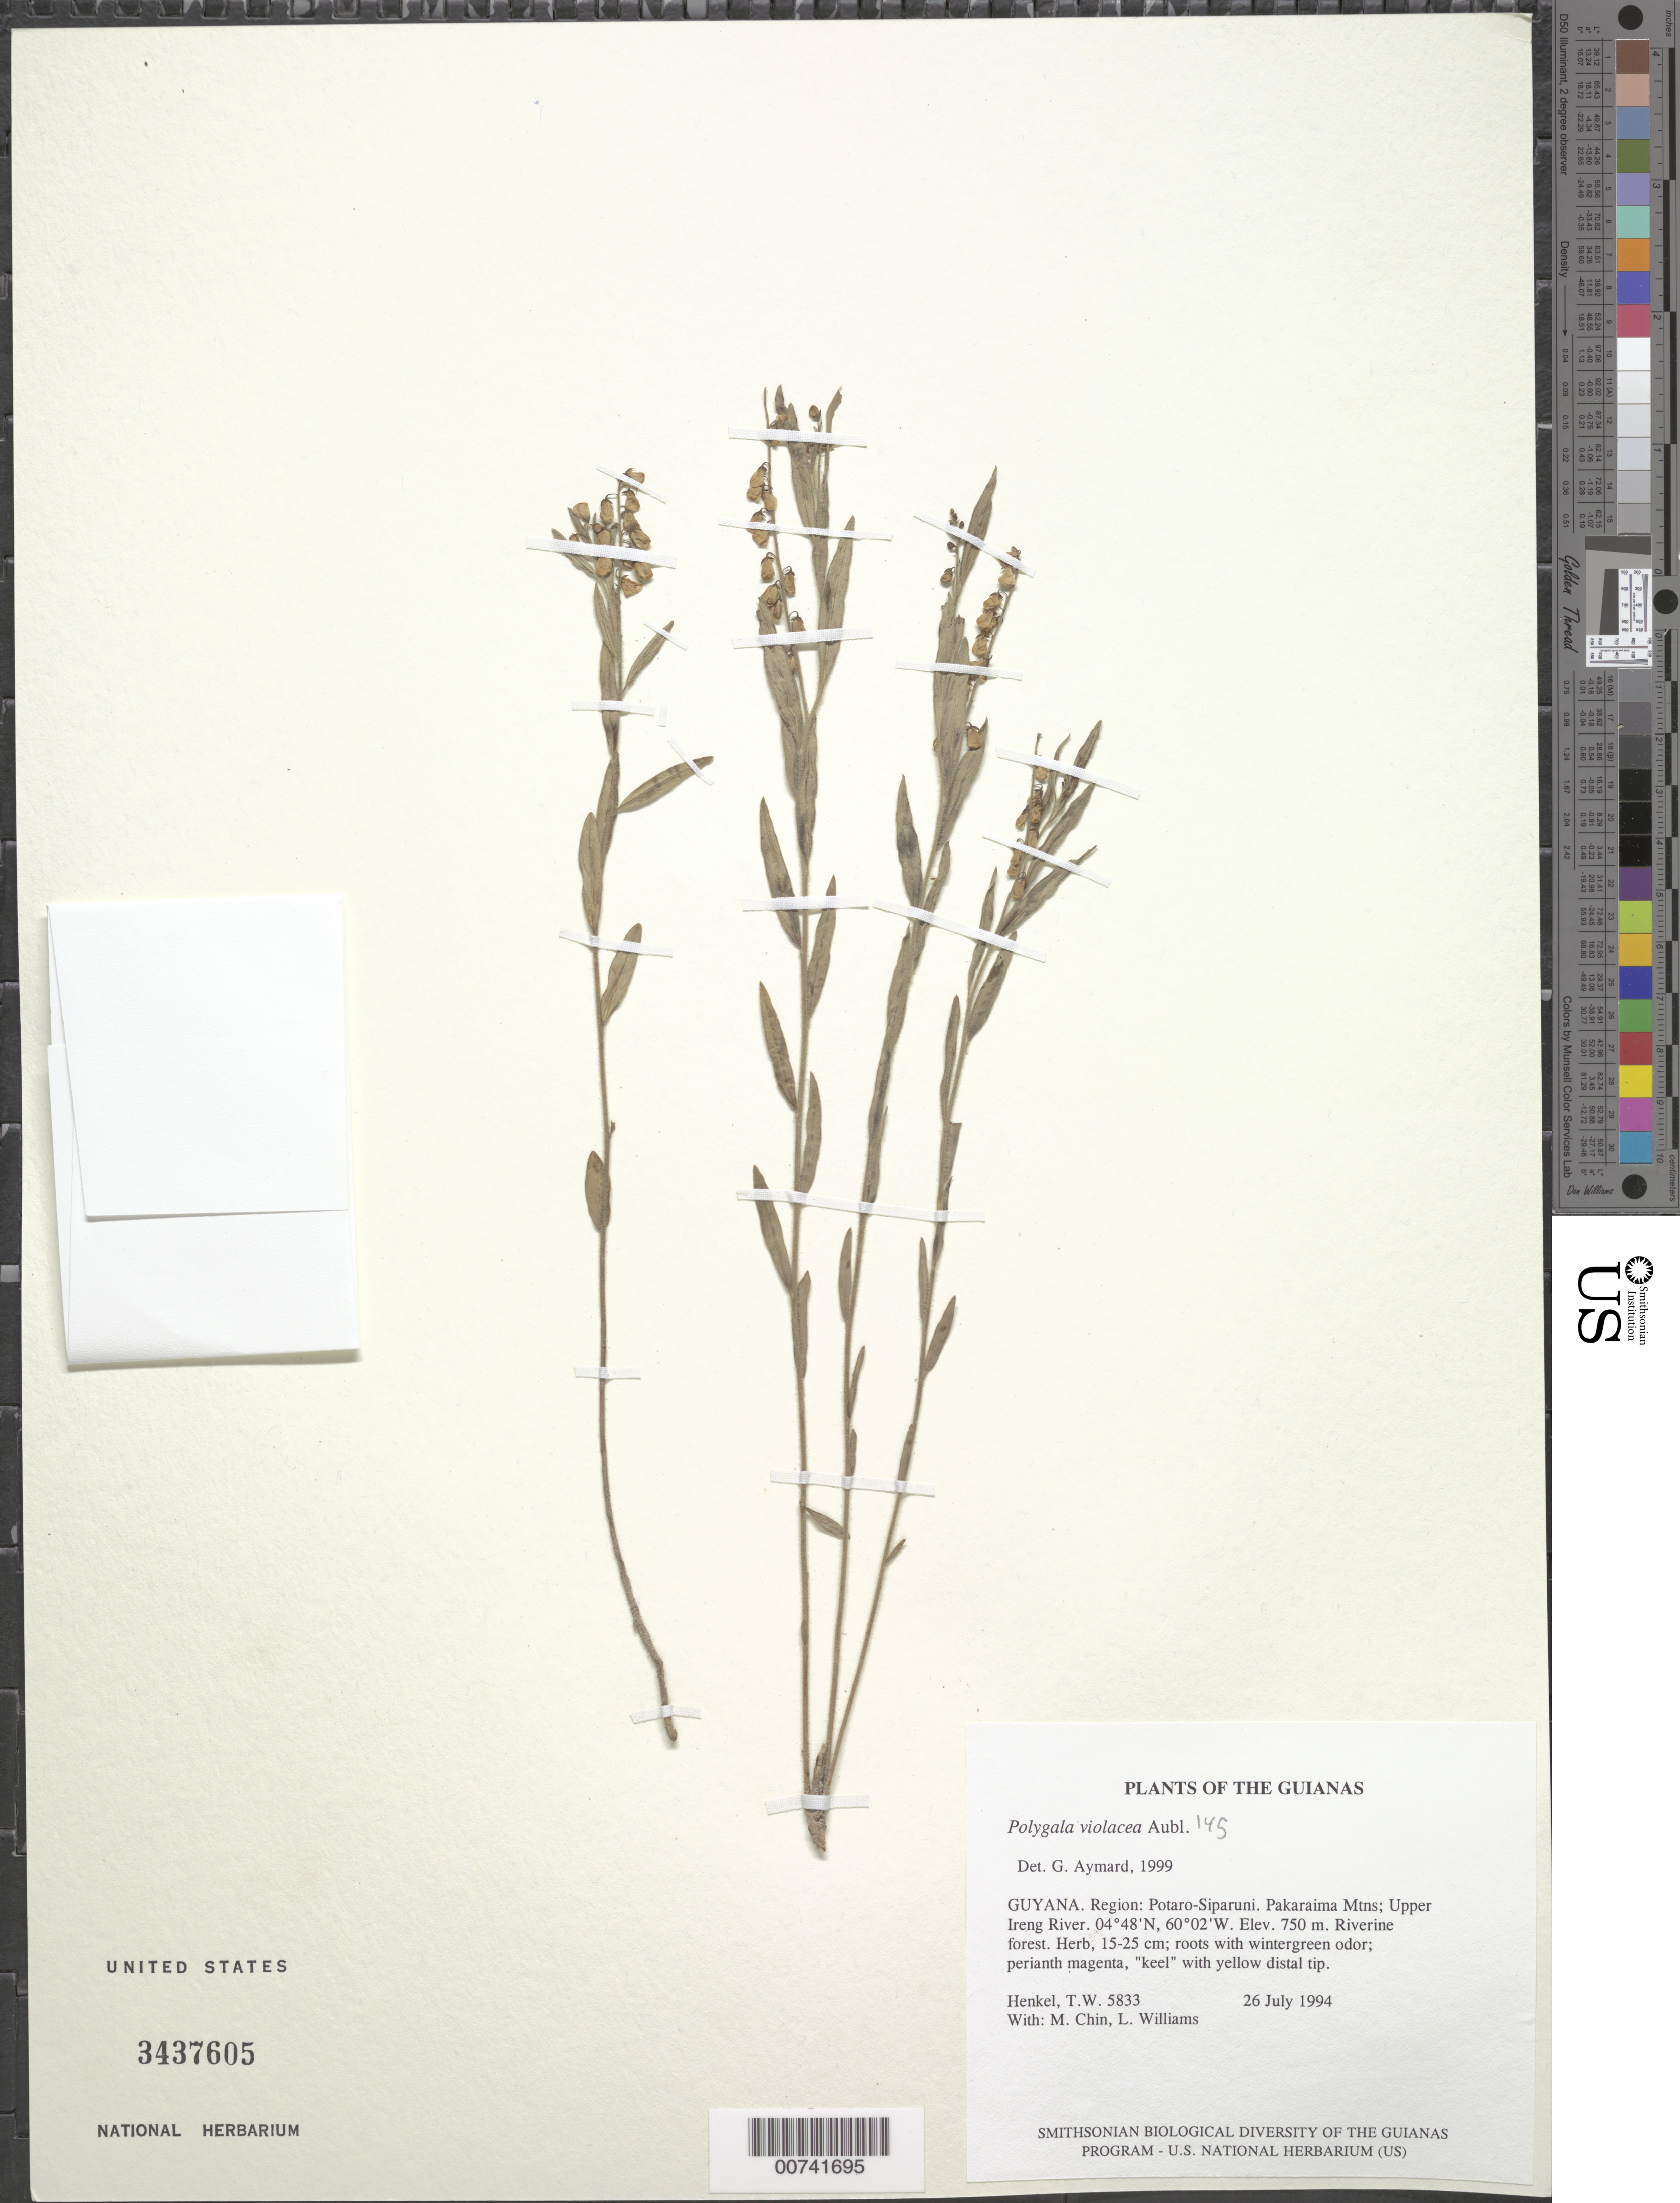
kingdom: Plantae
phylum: Tracheophyta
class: Magnoliopsida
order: Fabales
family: Polygalaceae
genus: Asemeia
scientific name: Asemeia violacea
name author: (Aubl.) J.F.B. Pastore & J.R. Abbott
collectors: T. Henkel, M. Chin & L. Williams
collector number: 5833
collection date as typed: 26 July 1994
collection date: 1994-07-26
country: Guyana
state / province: Potaro-Siparuni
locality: Pakaraima Mtns; Upper Ireng River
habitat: Riverine forest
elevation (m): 750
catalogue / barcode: US 3437605